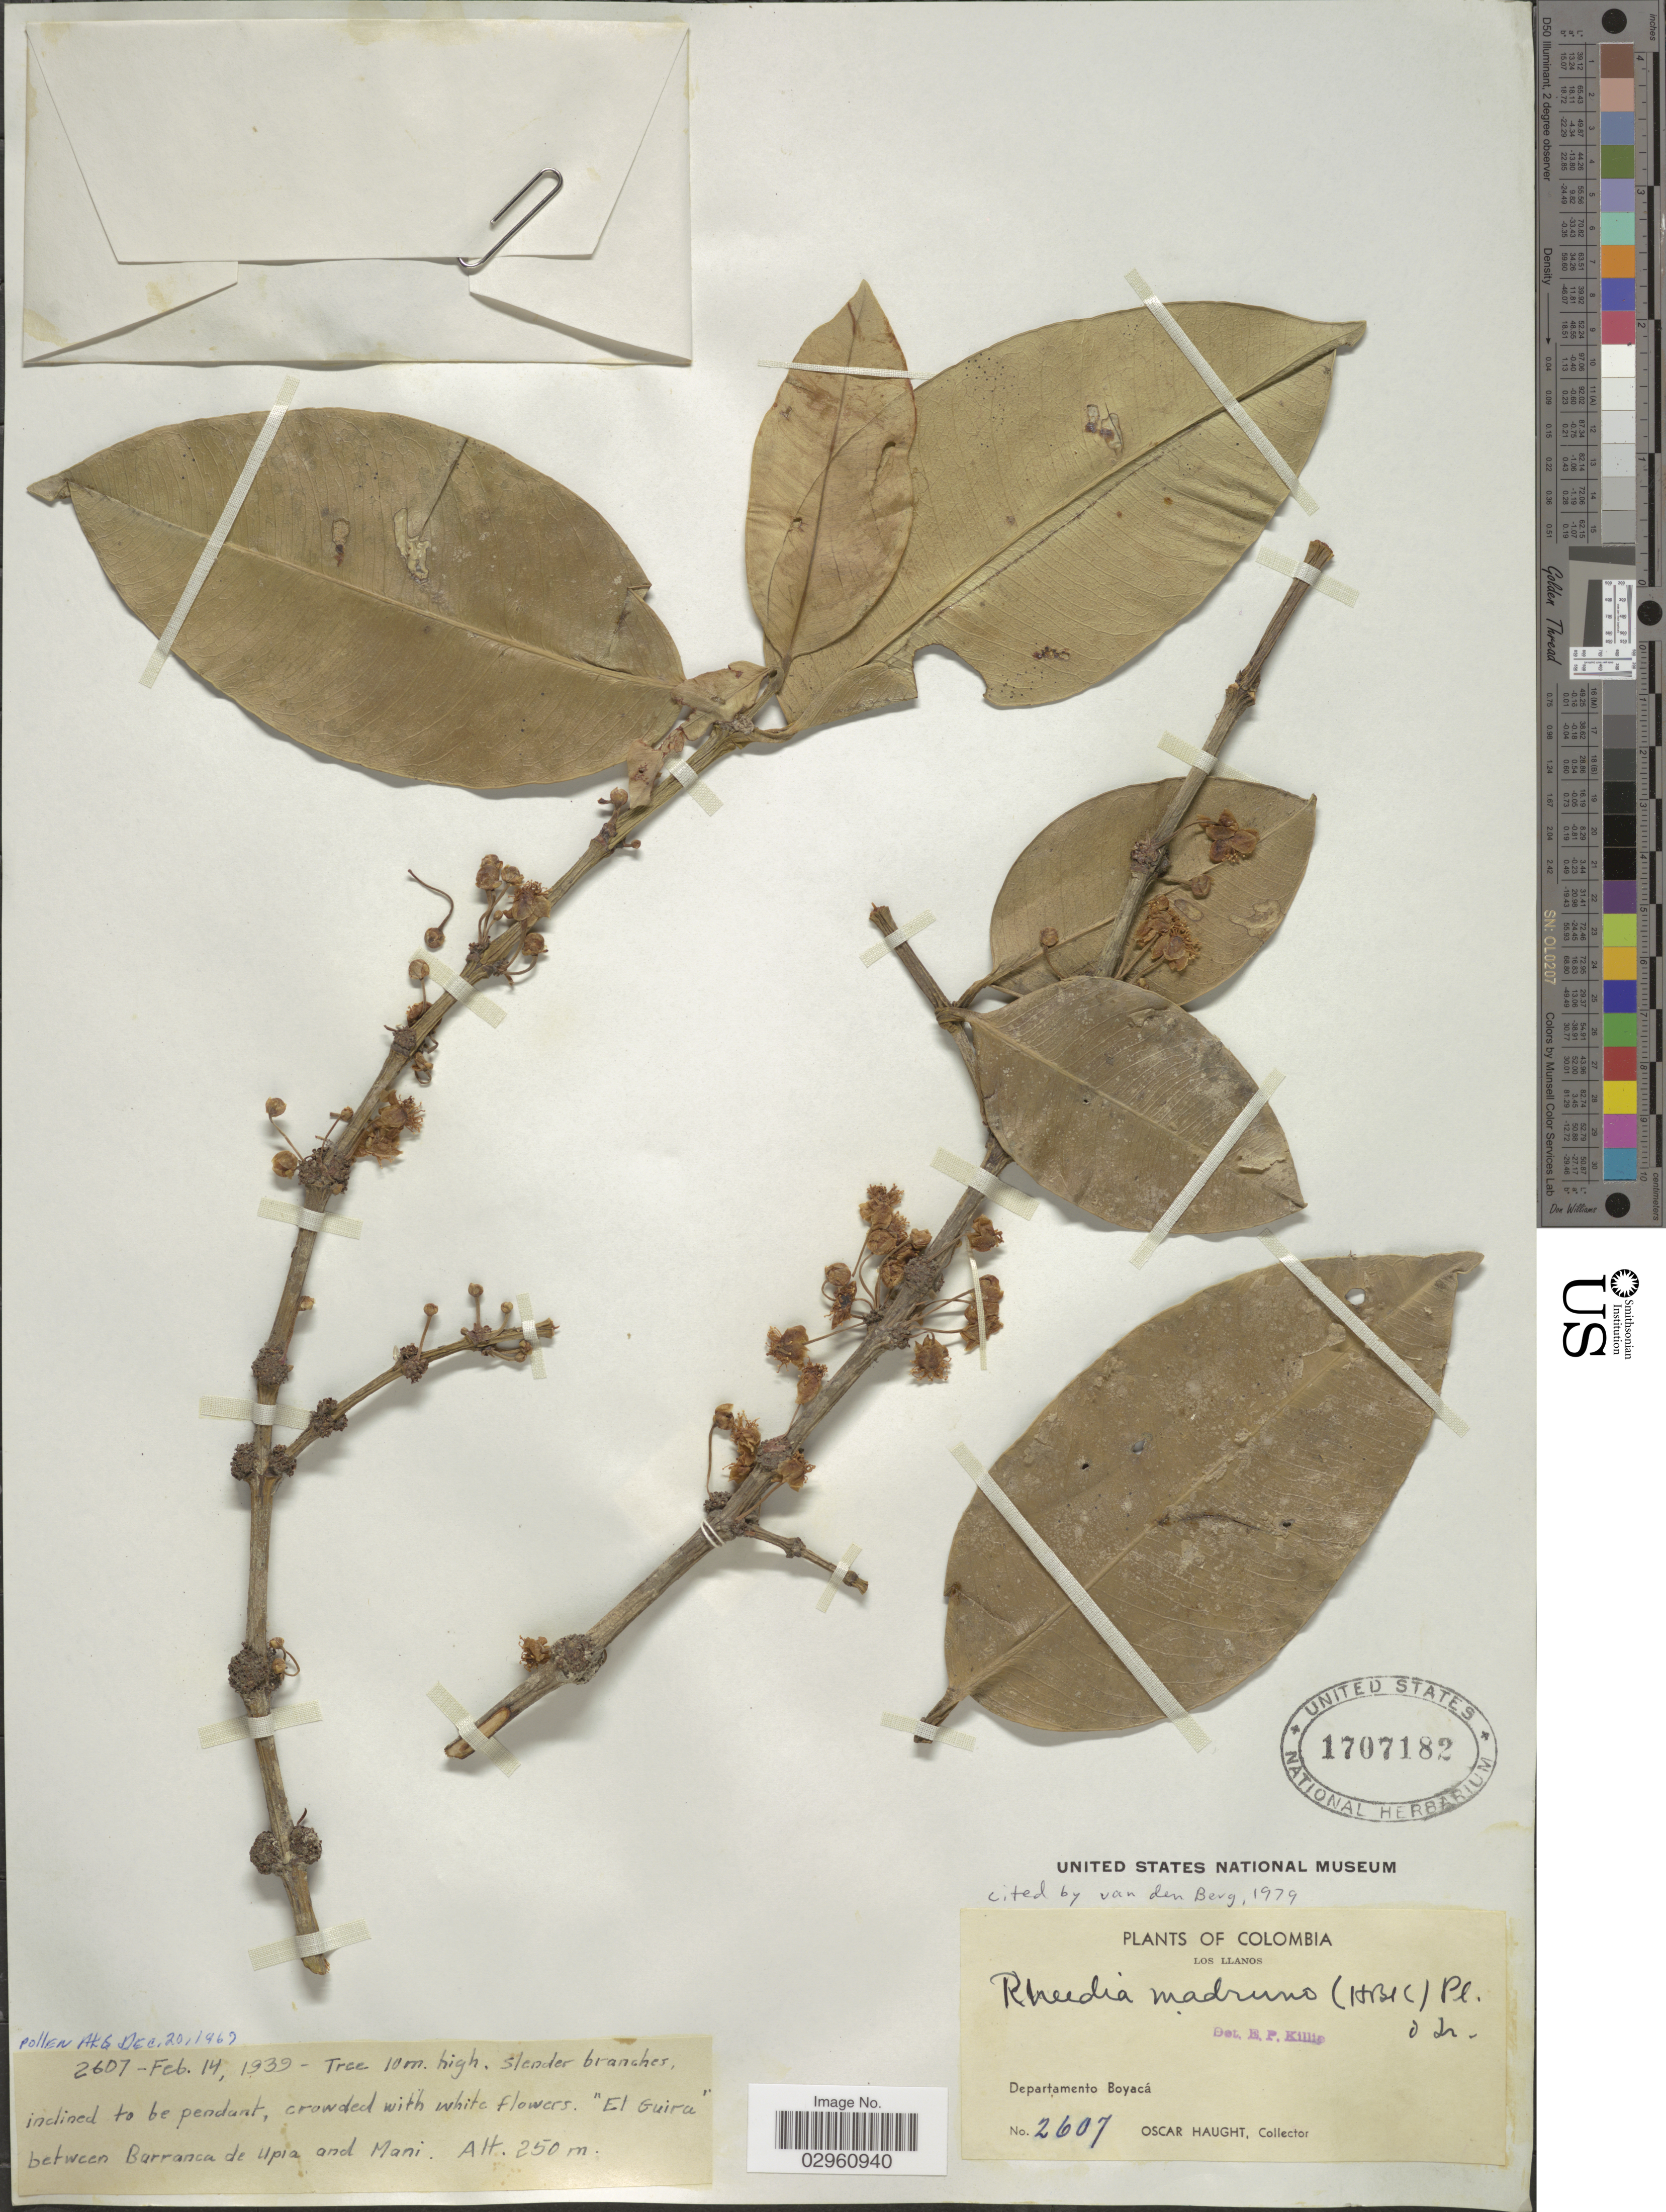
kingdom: Plantae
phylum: Tracheophyta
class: Magnoliopsida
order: Malpighiales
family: Clusiaceae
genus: Garcinia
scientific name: Garcinia madruno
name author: (Kunth) Hammel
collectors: O. L. Haught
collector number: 2607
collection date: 1939-02-14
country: Colombia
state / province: Boyacá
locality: Los Llanos, Departamento Boyacá. "El Guira" between Barranca de Upia and Mani.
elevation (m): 250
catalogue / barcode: US 1707182